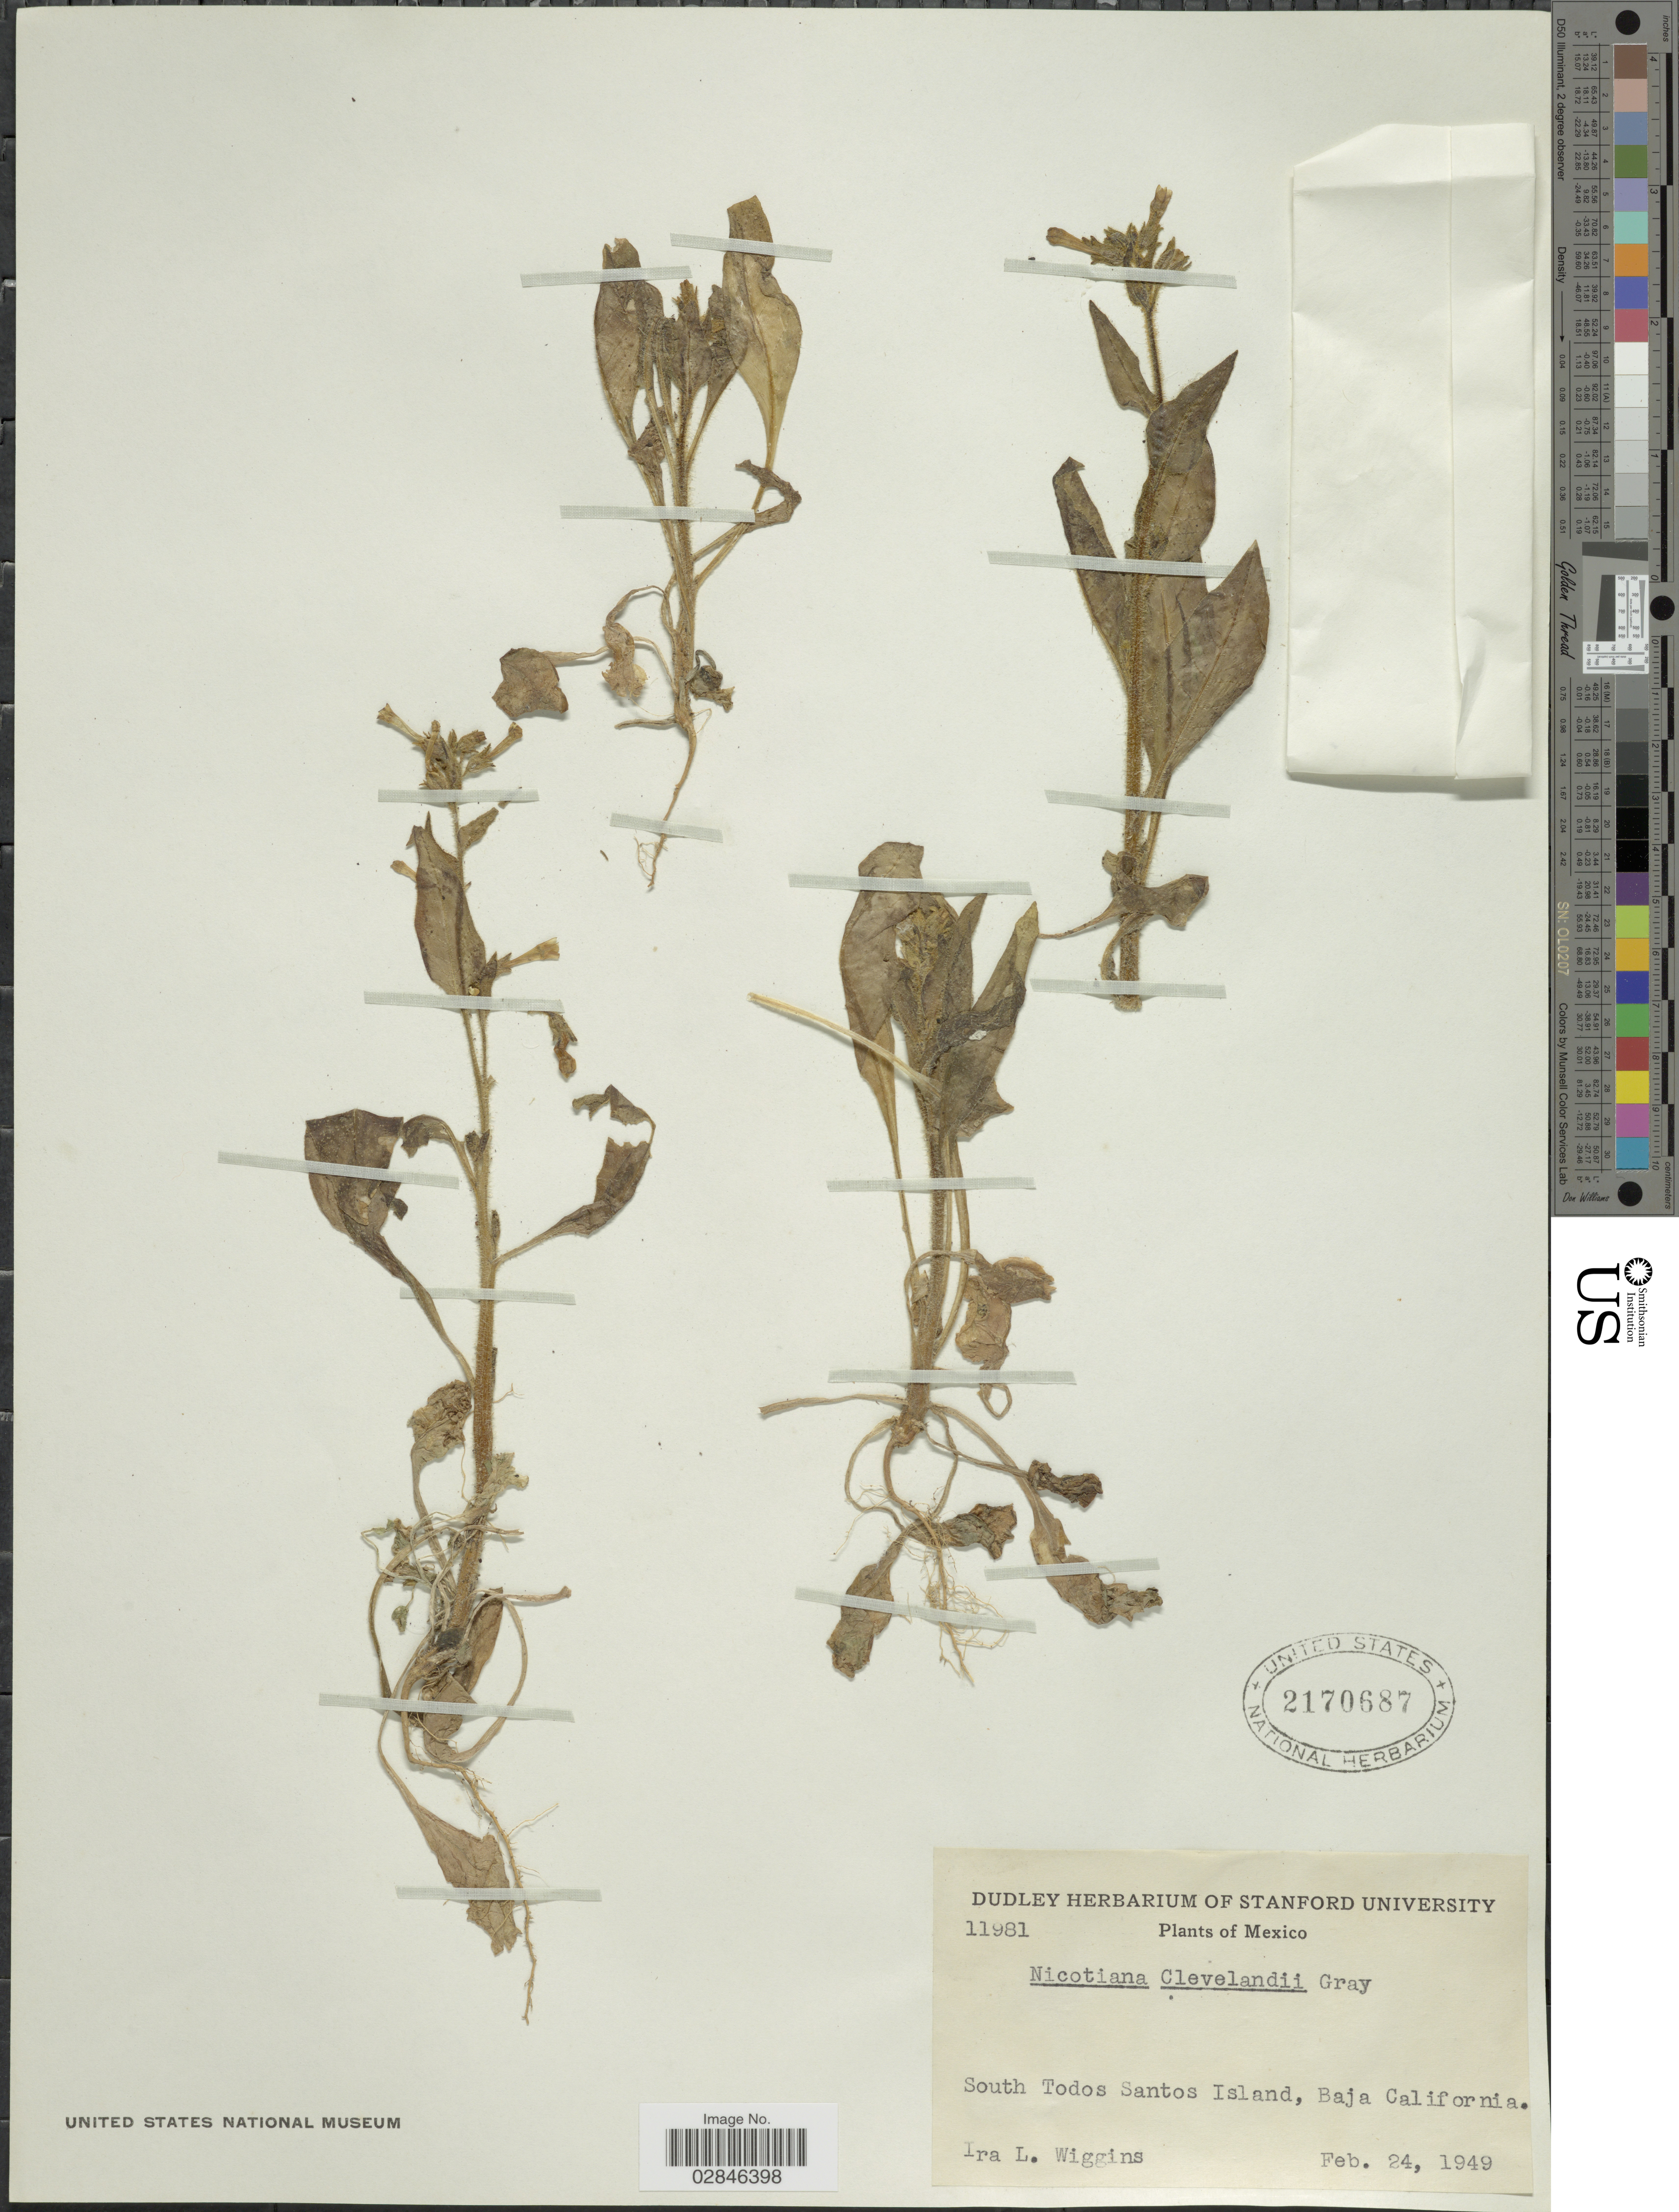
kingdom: Plantae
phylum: Tracheophyta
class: Magnoliopsida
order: Solanales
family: Solanaceae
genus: Nicotiana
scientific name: Nicotiana clevelandii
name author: A. Gray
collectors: I. L. Wiggins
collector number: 11981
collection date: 1949-02-24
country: Mexico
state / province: Baja California Norte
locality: South Todos Santos Island.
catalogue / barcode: US 2170687